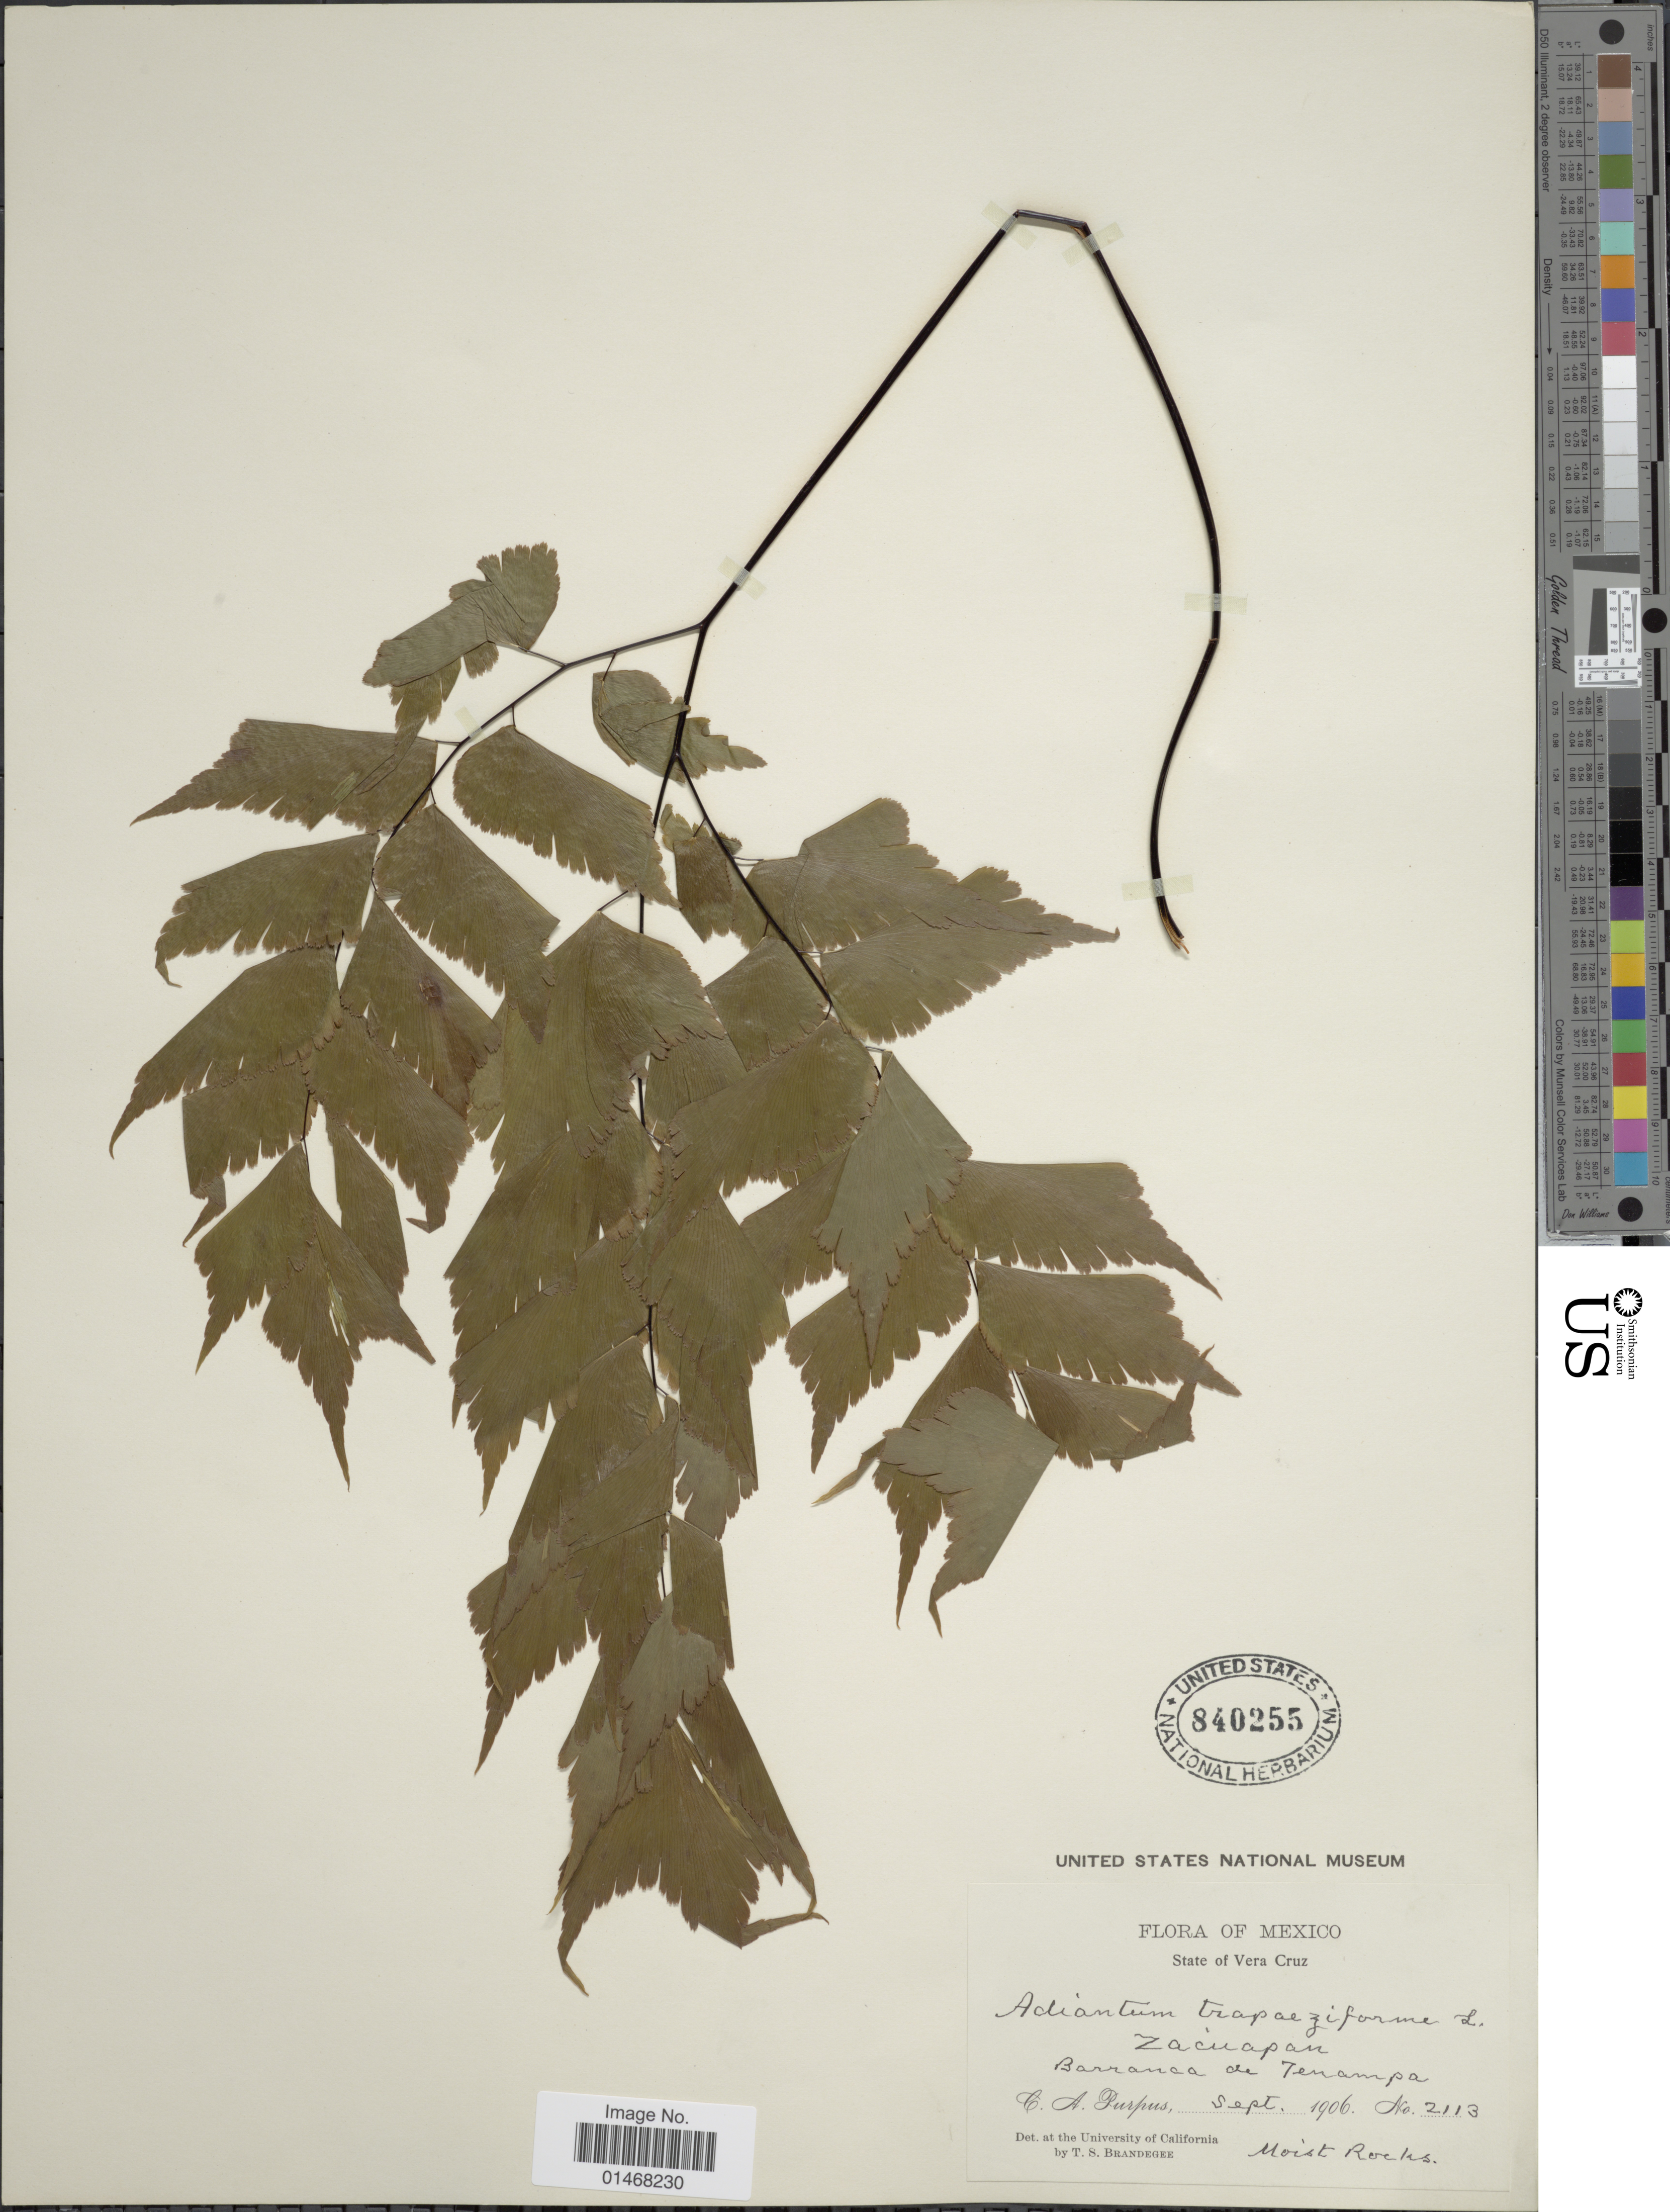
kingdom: Plantae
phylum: Tracheophyta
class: Polypodiopsida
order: Polypodiales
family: Pteridaceae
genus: Adiantum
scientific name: Adiantum trapeziforme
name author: L.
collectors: C. A. Purpus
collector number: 2113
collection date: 1906-09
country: Mexico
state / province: Veracruz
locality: State of Vera Cruz, Zacuapan, Barranco de Tenampa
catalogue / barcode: US 840255